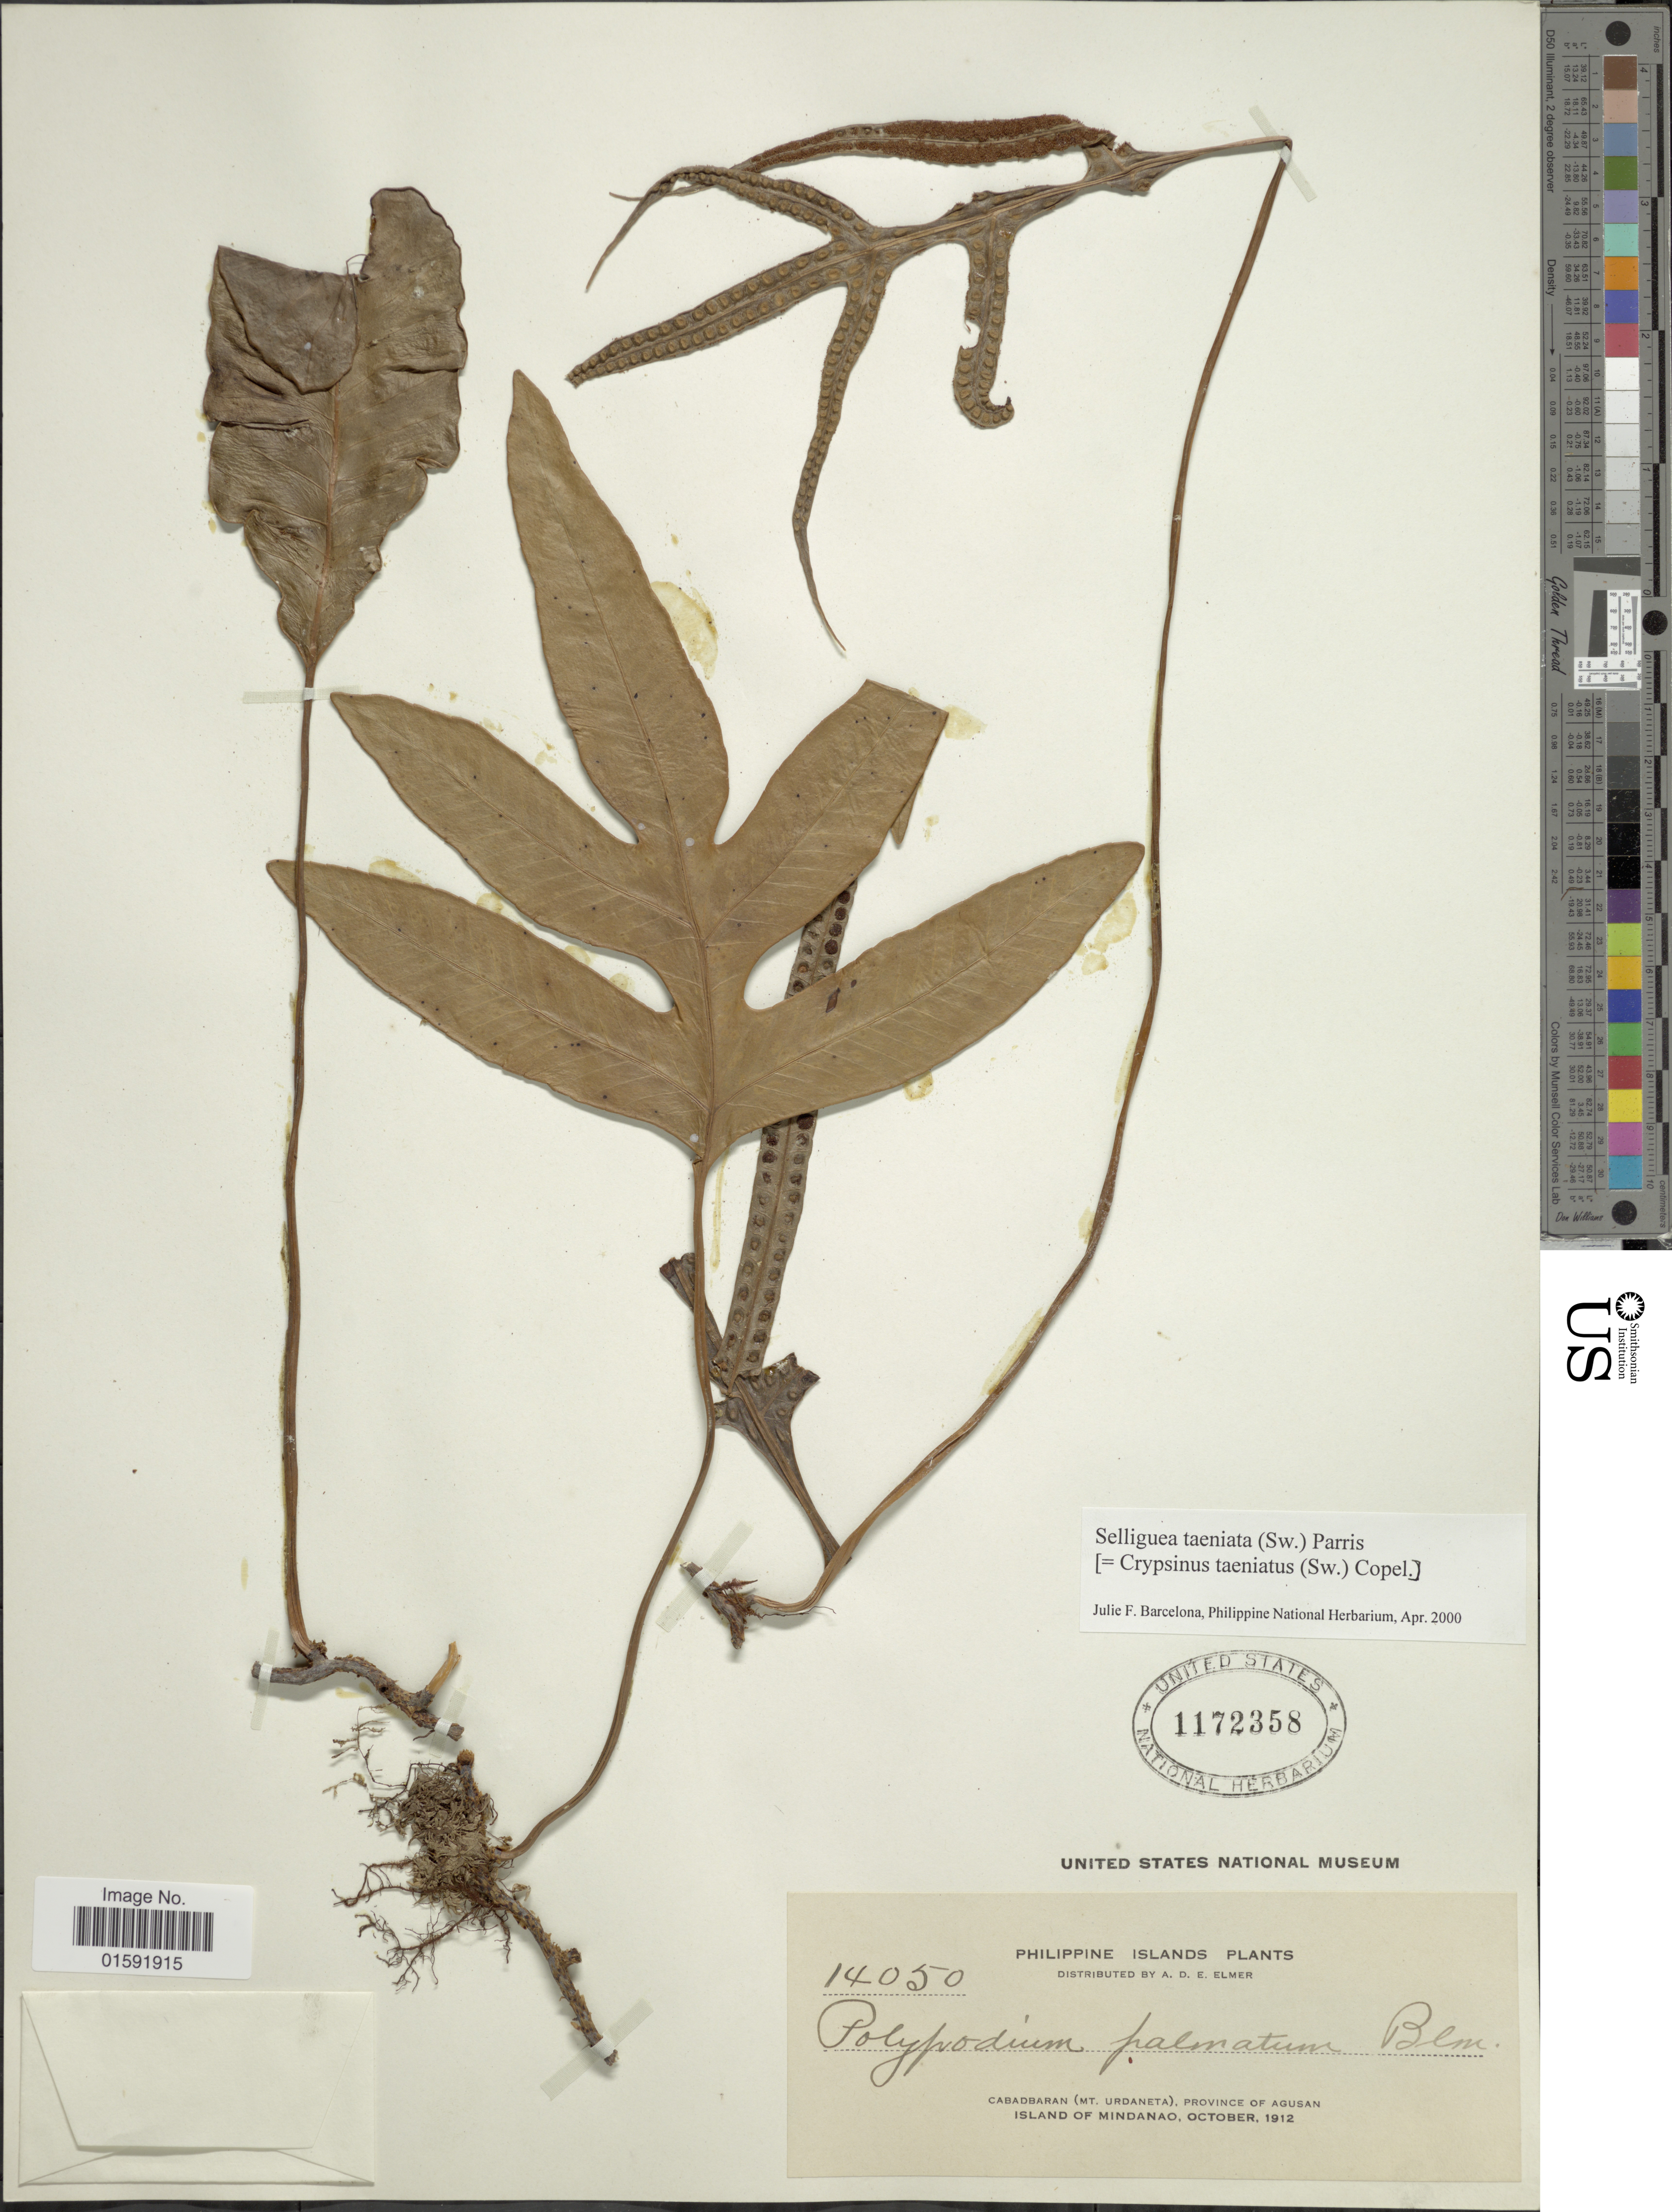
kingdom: Plantae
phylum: Tracheophyta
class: Polypodiopsida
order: Polypodiales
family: Polypodiaceae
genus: Selliguea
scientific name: Selliguea taeniata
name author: Parris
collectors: A. D. E. Elmer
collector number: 14050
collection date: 1912-10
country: Philippines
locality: Cabadbaran (Mt Urdaneta ) Province of Agusan, Island of Mindanao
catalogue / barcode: US 1172358